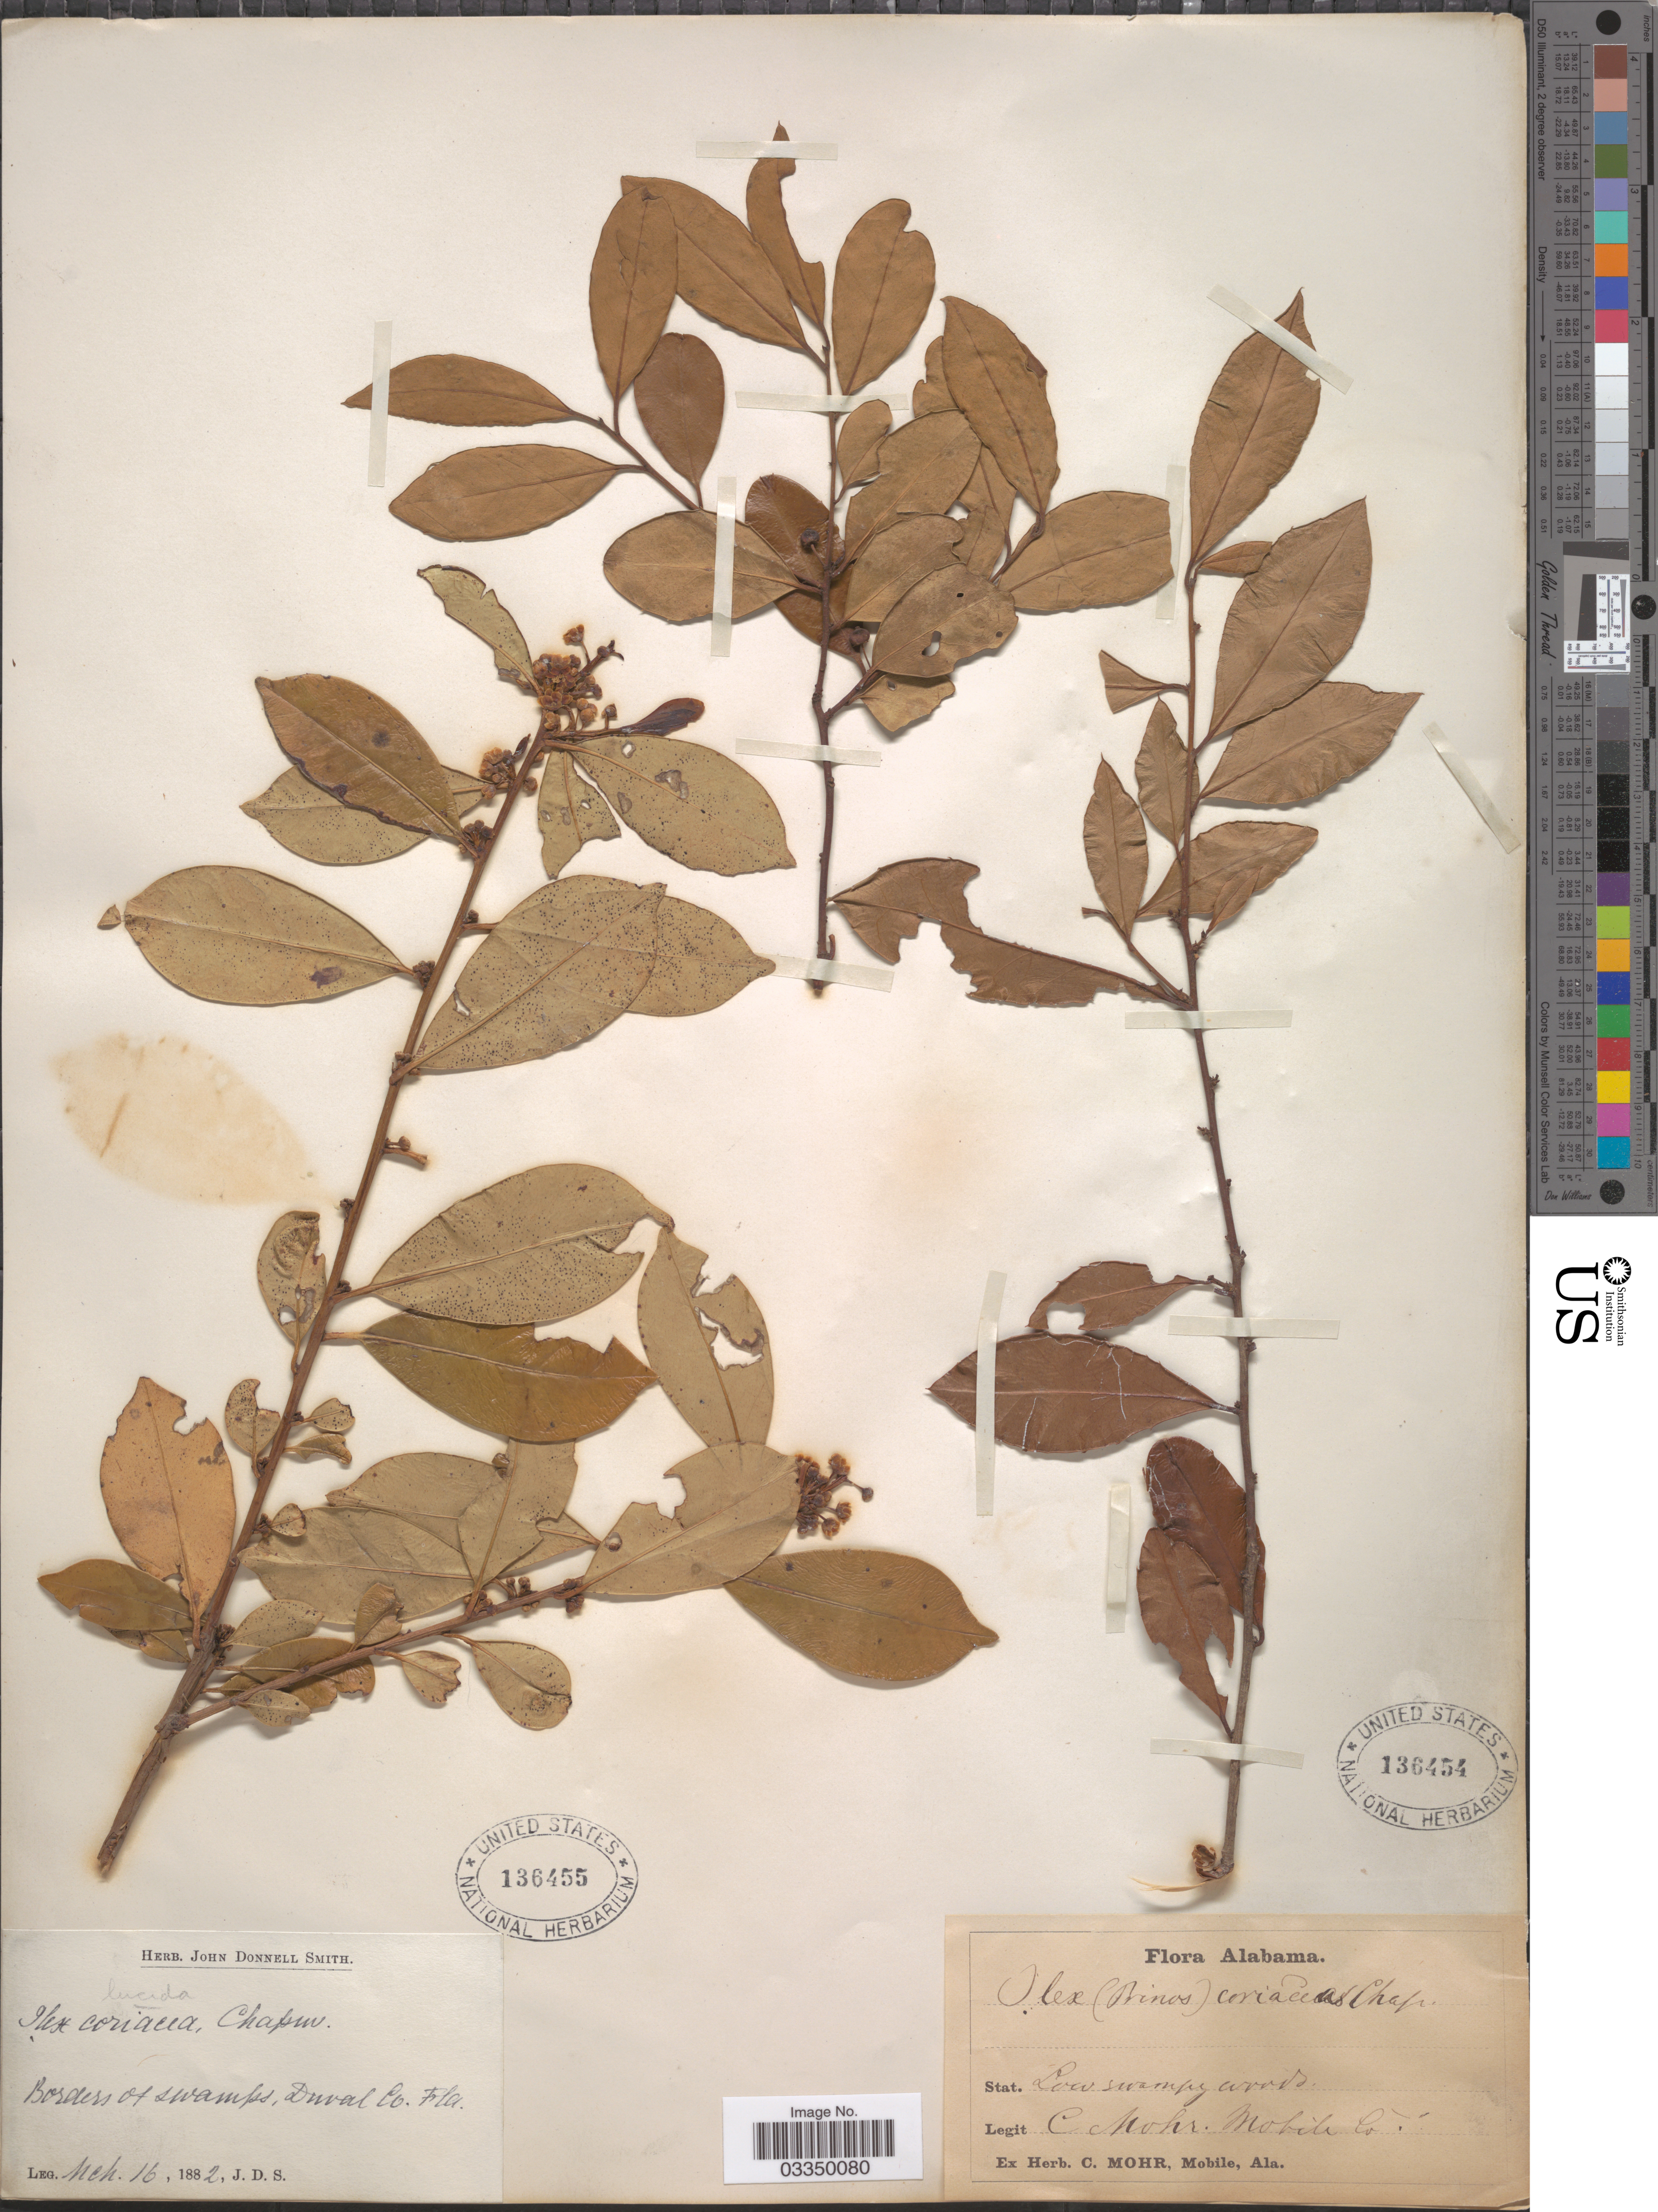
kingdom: Plantae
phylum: Tracheophyta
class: Magnoliopsida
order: Aquifoliales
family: Aquifoliaceae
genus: Ilex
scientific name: Ilex lucida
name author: Torr. & A. Gray ex S. Watson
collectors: C. T. Mohr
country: United States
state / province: Alabama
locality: Stat. Low swampy woods.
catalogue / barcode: US 136454